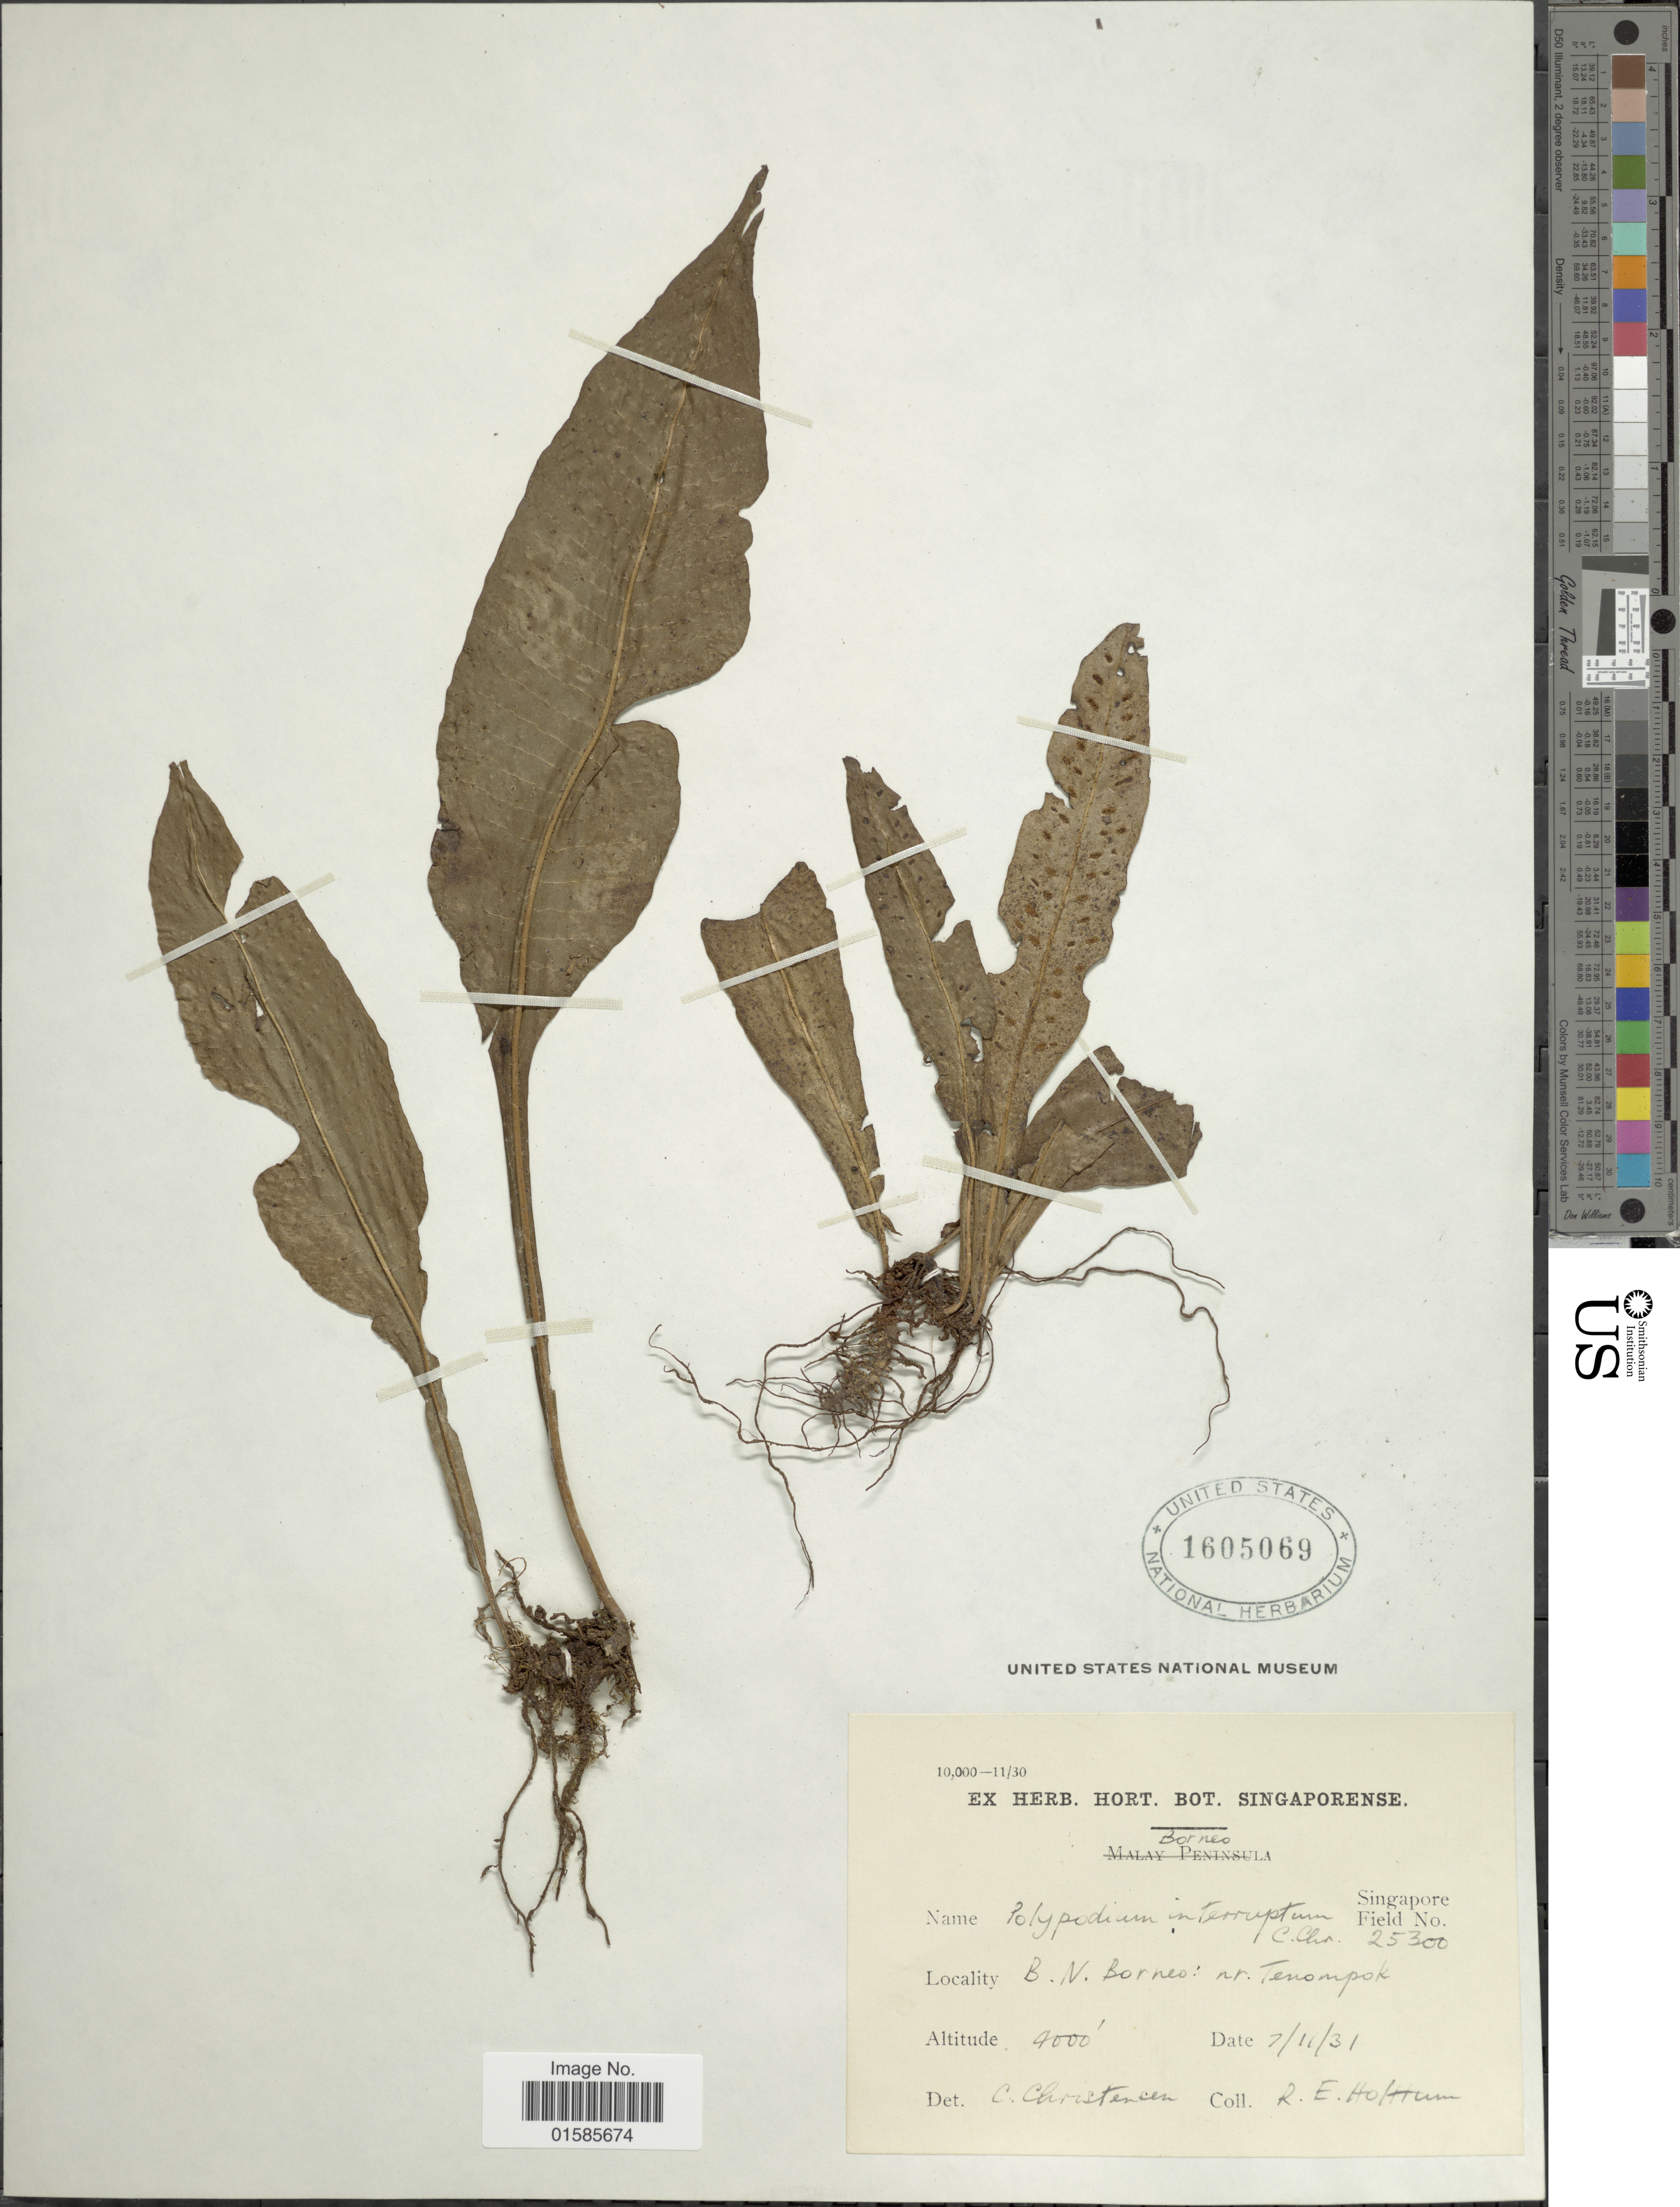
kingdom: Plantae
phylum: Tracheophyta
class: Polypodiopsida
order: Polypodiales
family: Polypodiaceae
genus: Leptochilus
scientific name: Leptochilus macrophyllus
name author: (Blume) Noot.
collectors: R. E. Holttum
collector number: Singapore Field 25300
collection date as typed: Transcribed d/m/y: 7/11/31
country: Malaysia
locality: Borneo, B.N. Borneo: nr Tenompok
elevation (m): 2743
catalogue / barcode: US 1605069